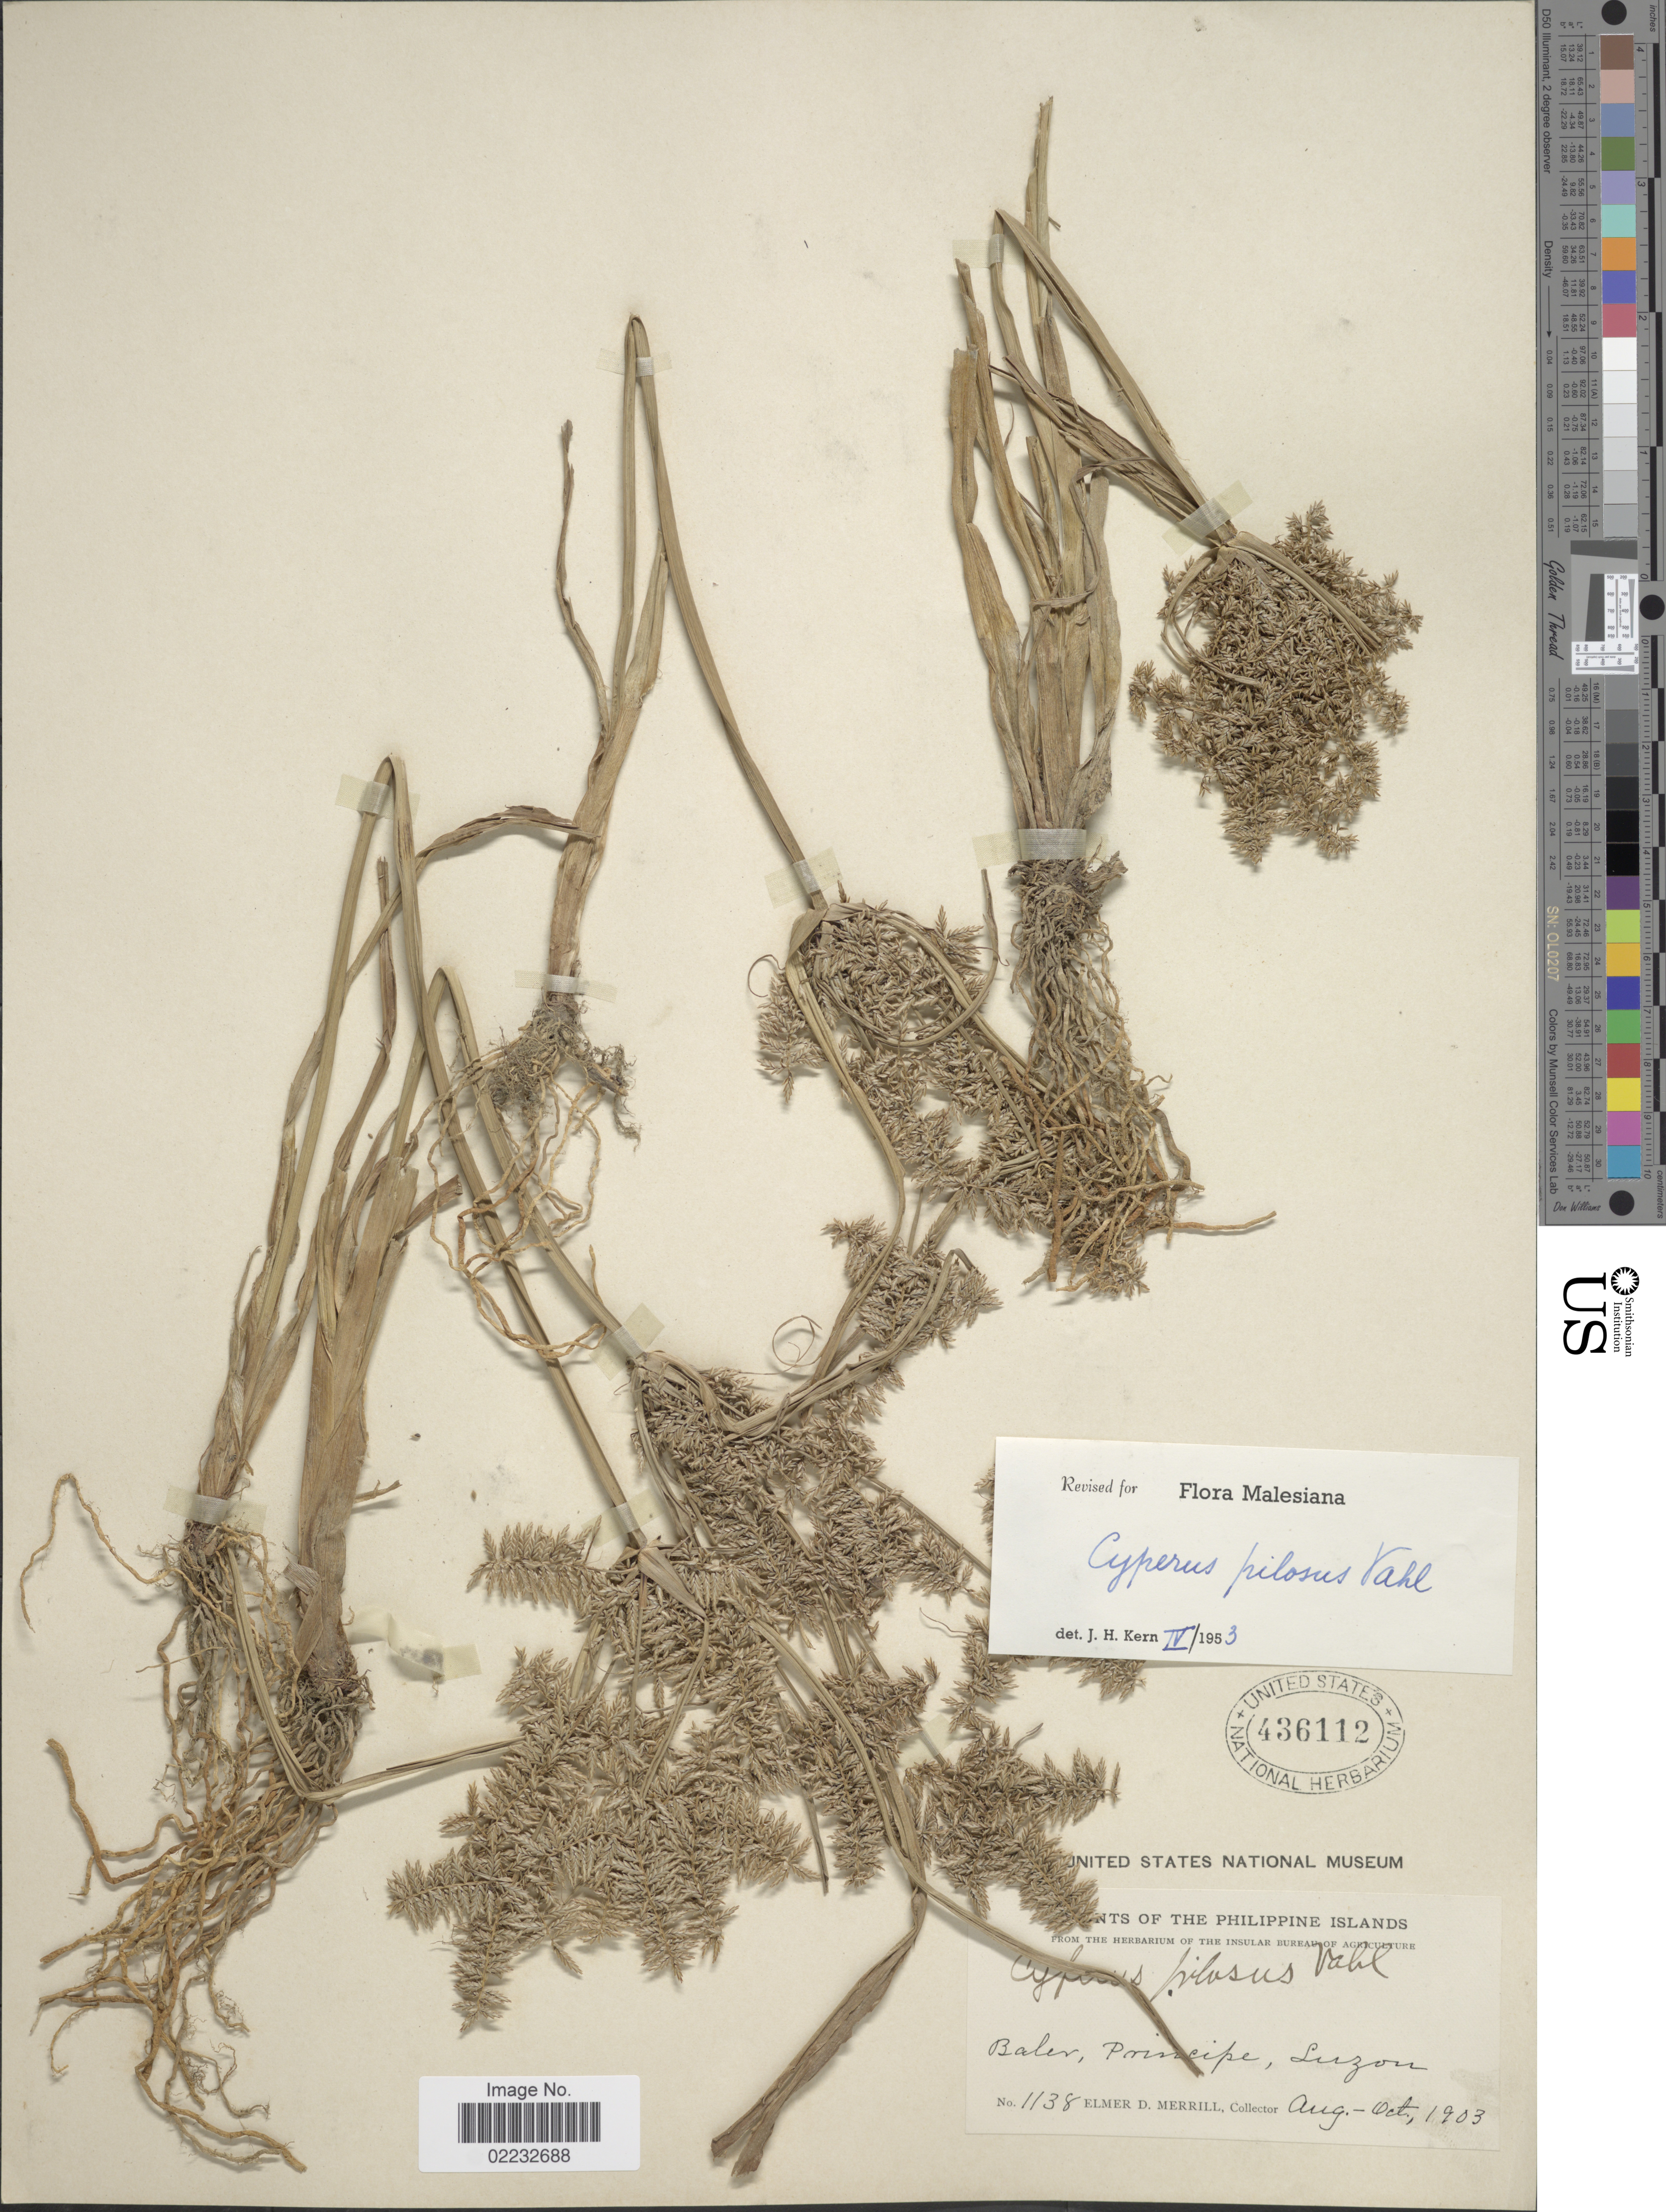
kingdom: Plantae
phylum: Tracheophyta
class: Liliopsida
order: Poales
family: Cyperaceae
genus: Cyperus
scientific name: Cyperus pilosus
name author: Vahl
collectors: E. D. Merrill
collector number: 1138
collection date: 1903-08/1903-10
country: Philippines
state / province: Central Luzon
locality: Baler, Principe, Luzon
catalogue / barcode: US 436112